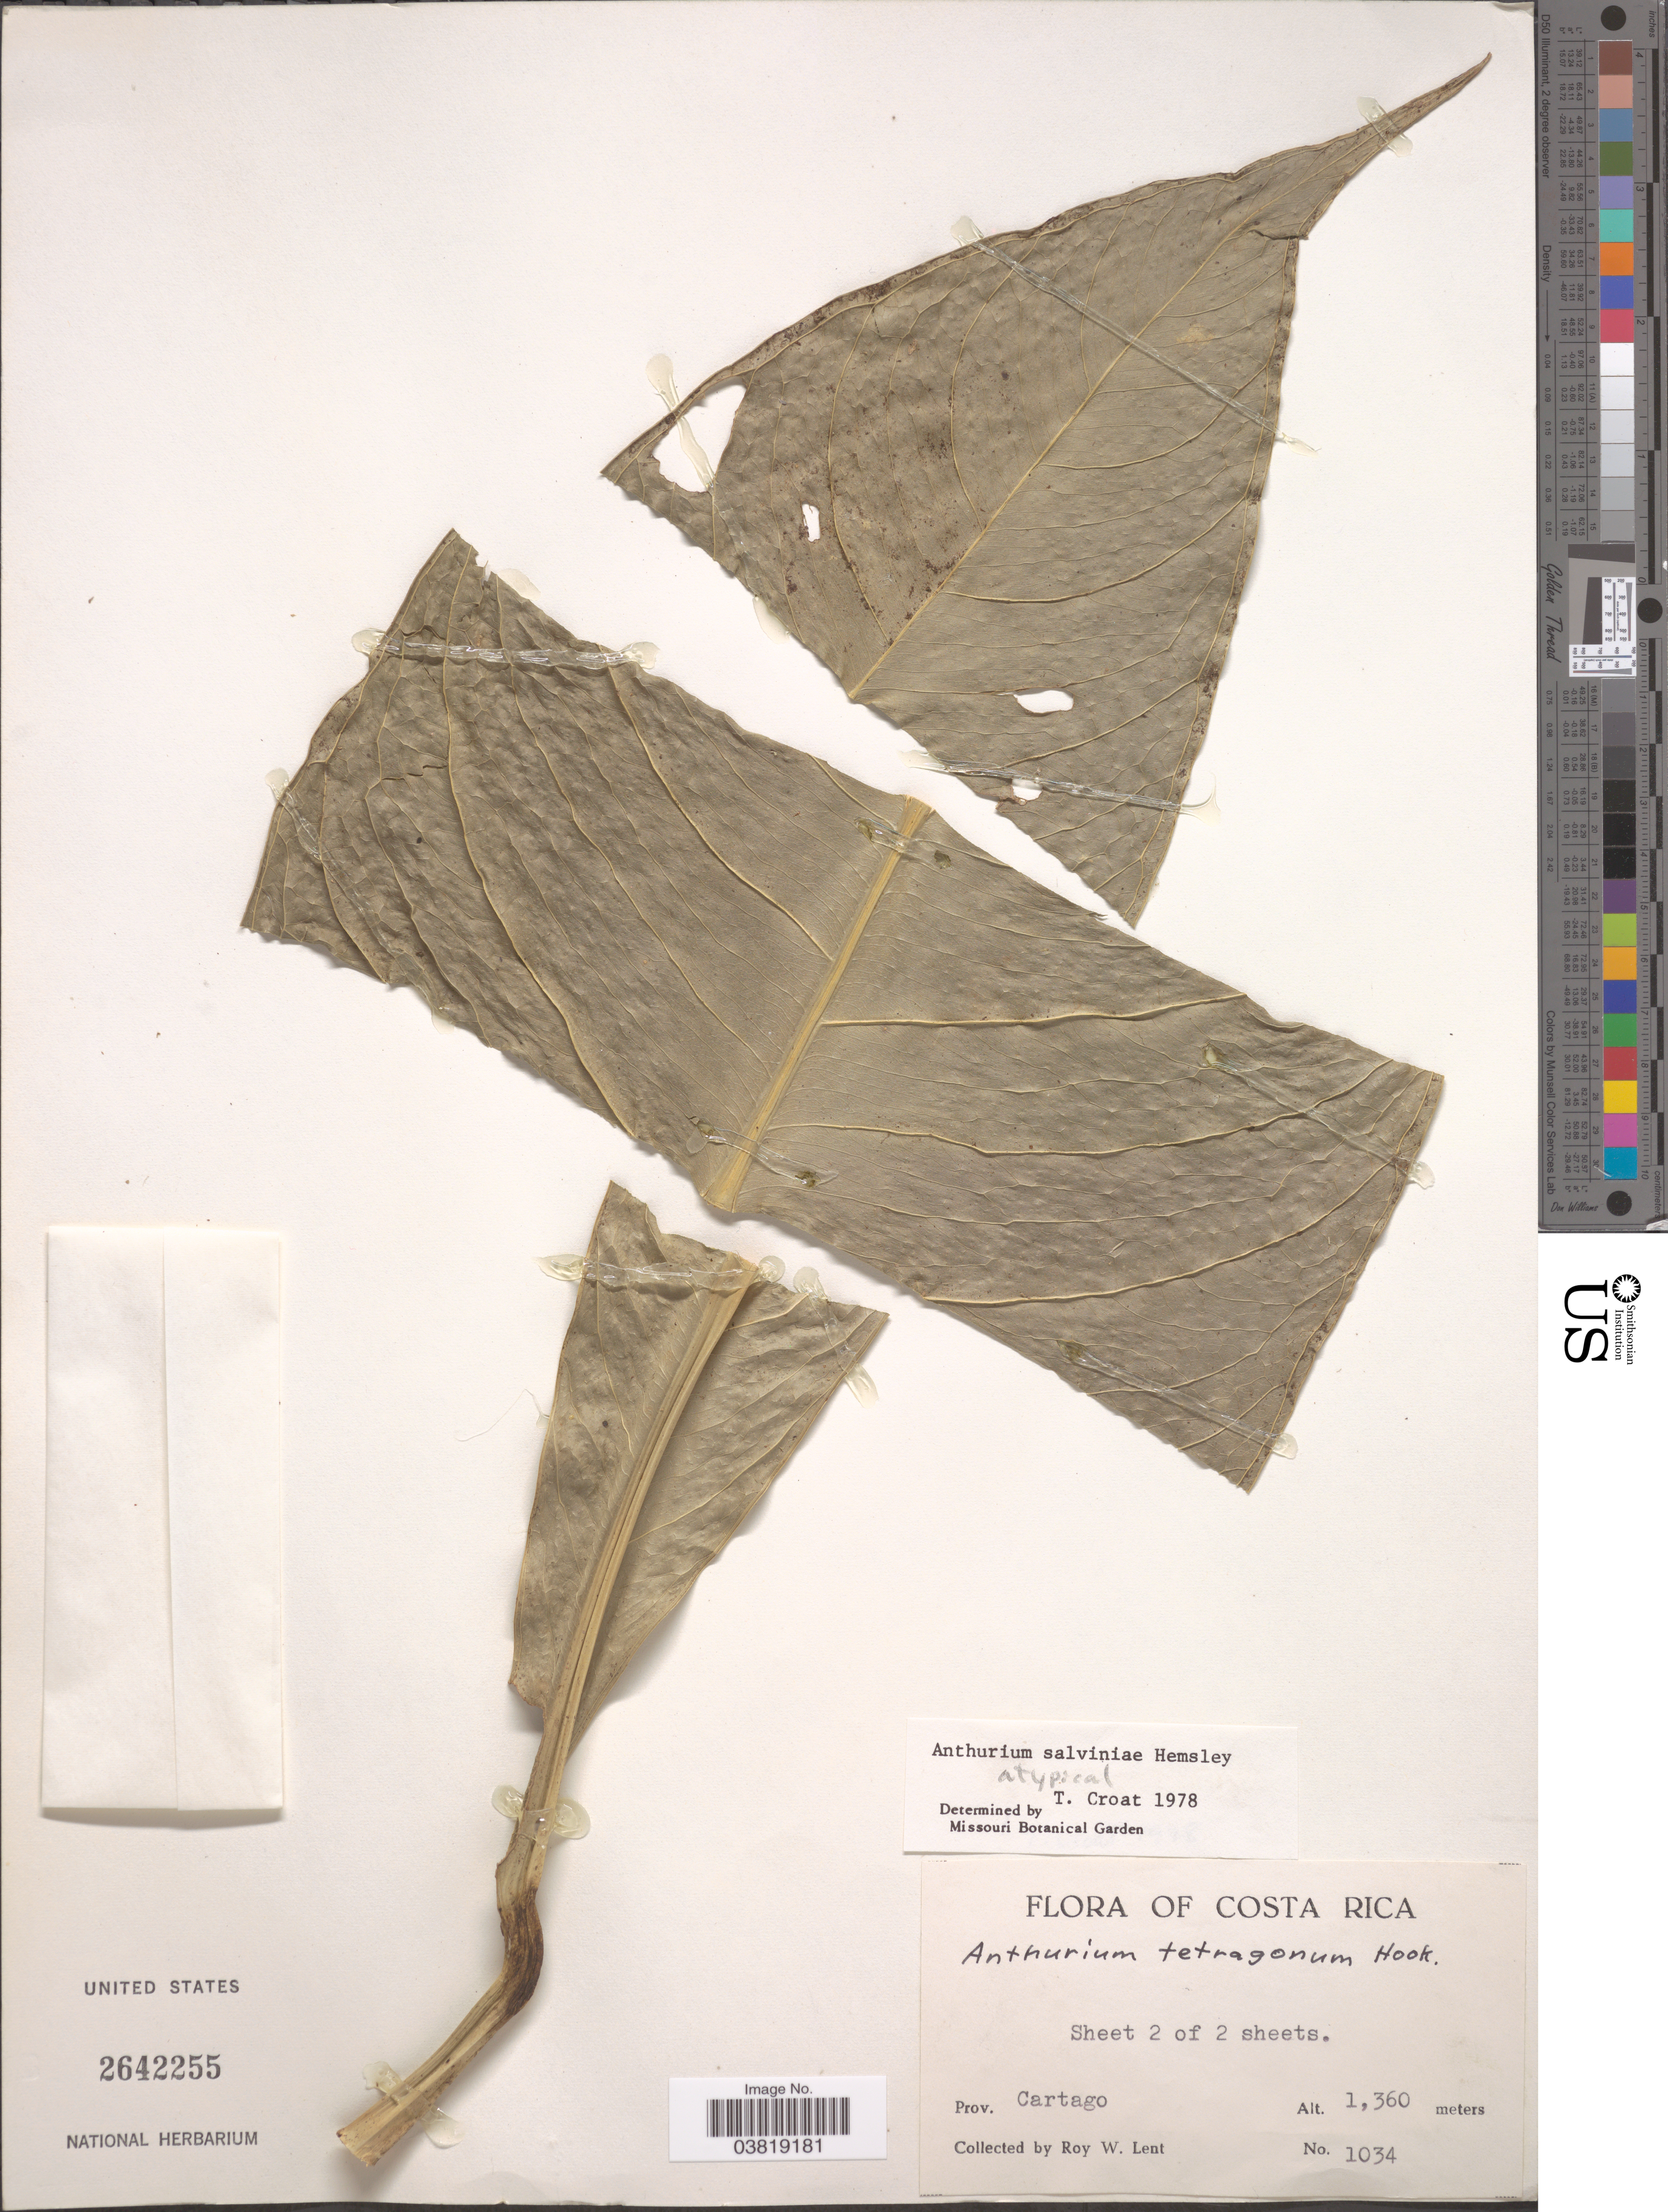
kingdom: Plantae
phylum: Tracheophyta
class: Liliopsida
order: Alismatales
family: Araceae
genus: Anthurium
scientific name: Anthurium salvinii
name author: Hemsl.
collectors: R. W. Lent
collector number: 1034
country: Costa Rica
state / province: Cartago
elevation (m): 1360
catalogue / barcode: US 2642255